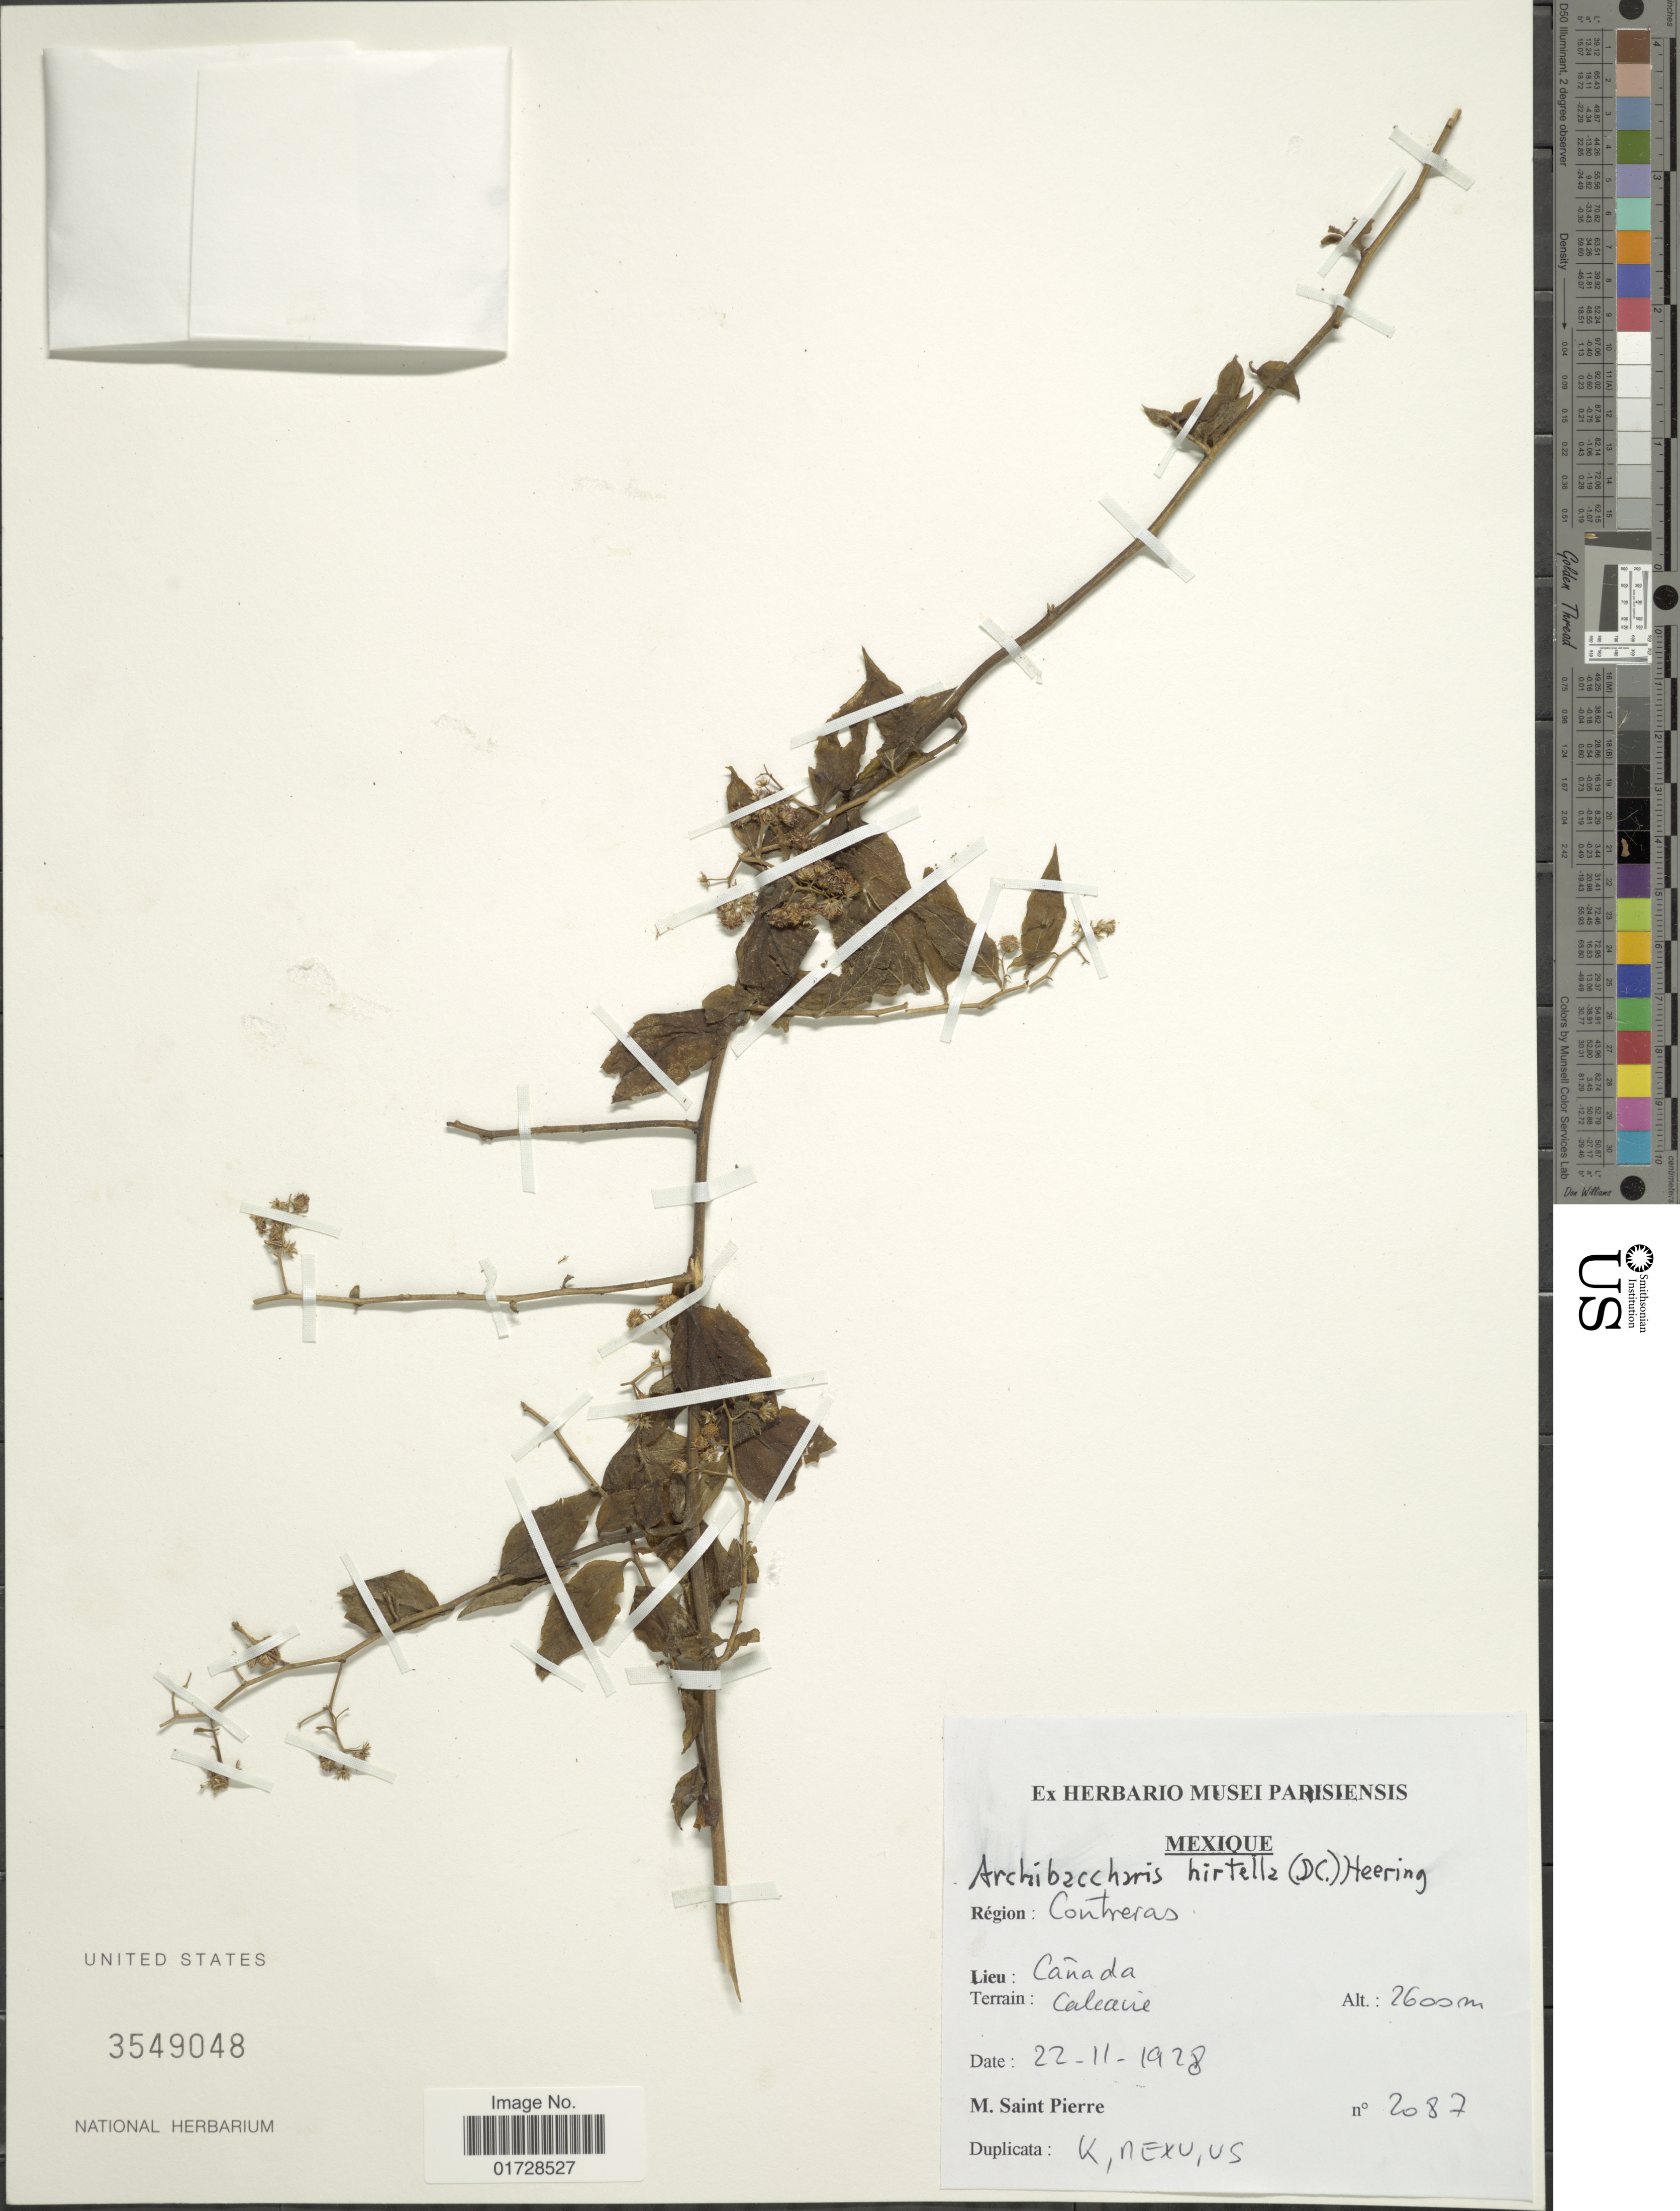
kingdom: Plantae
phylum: Tracheophyta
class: Magnoliopsida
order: Asterales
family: Asteraceae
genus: Archibaccharis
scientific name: Archibaccharis hirtella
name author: (DC.) Heering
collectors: M. Saint-Pierre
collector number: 2087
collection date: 1928-11-22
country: Mexico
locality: Canada, Calearie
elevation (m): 2600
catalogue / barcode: US 3549048